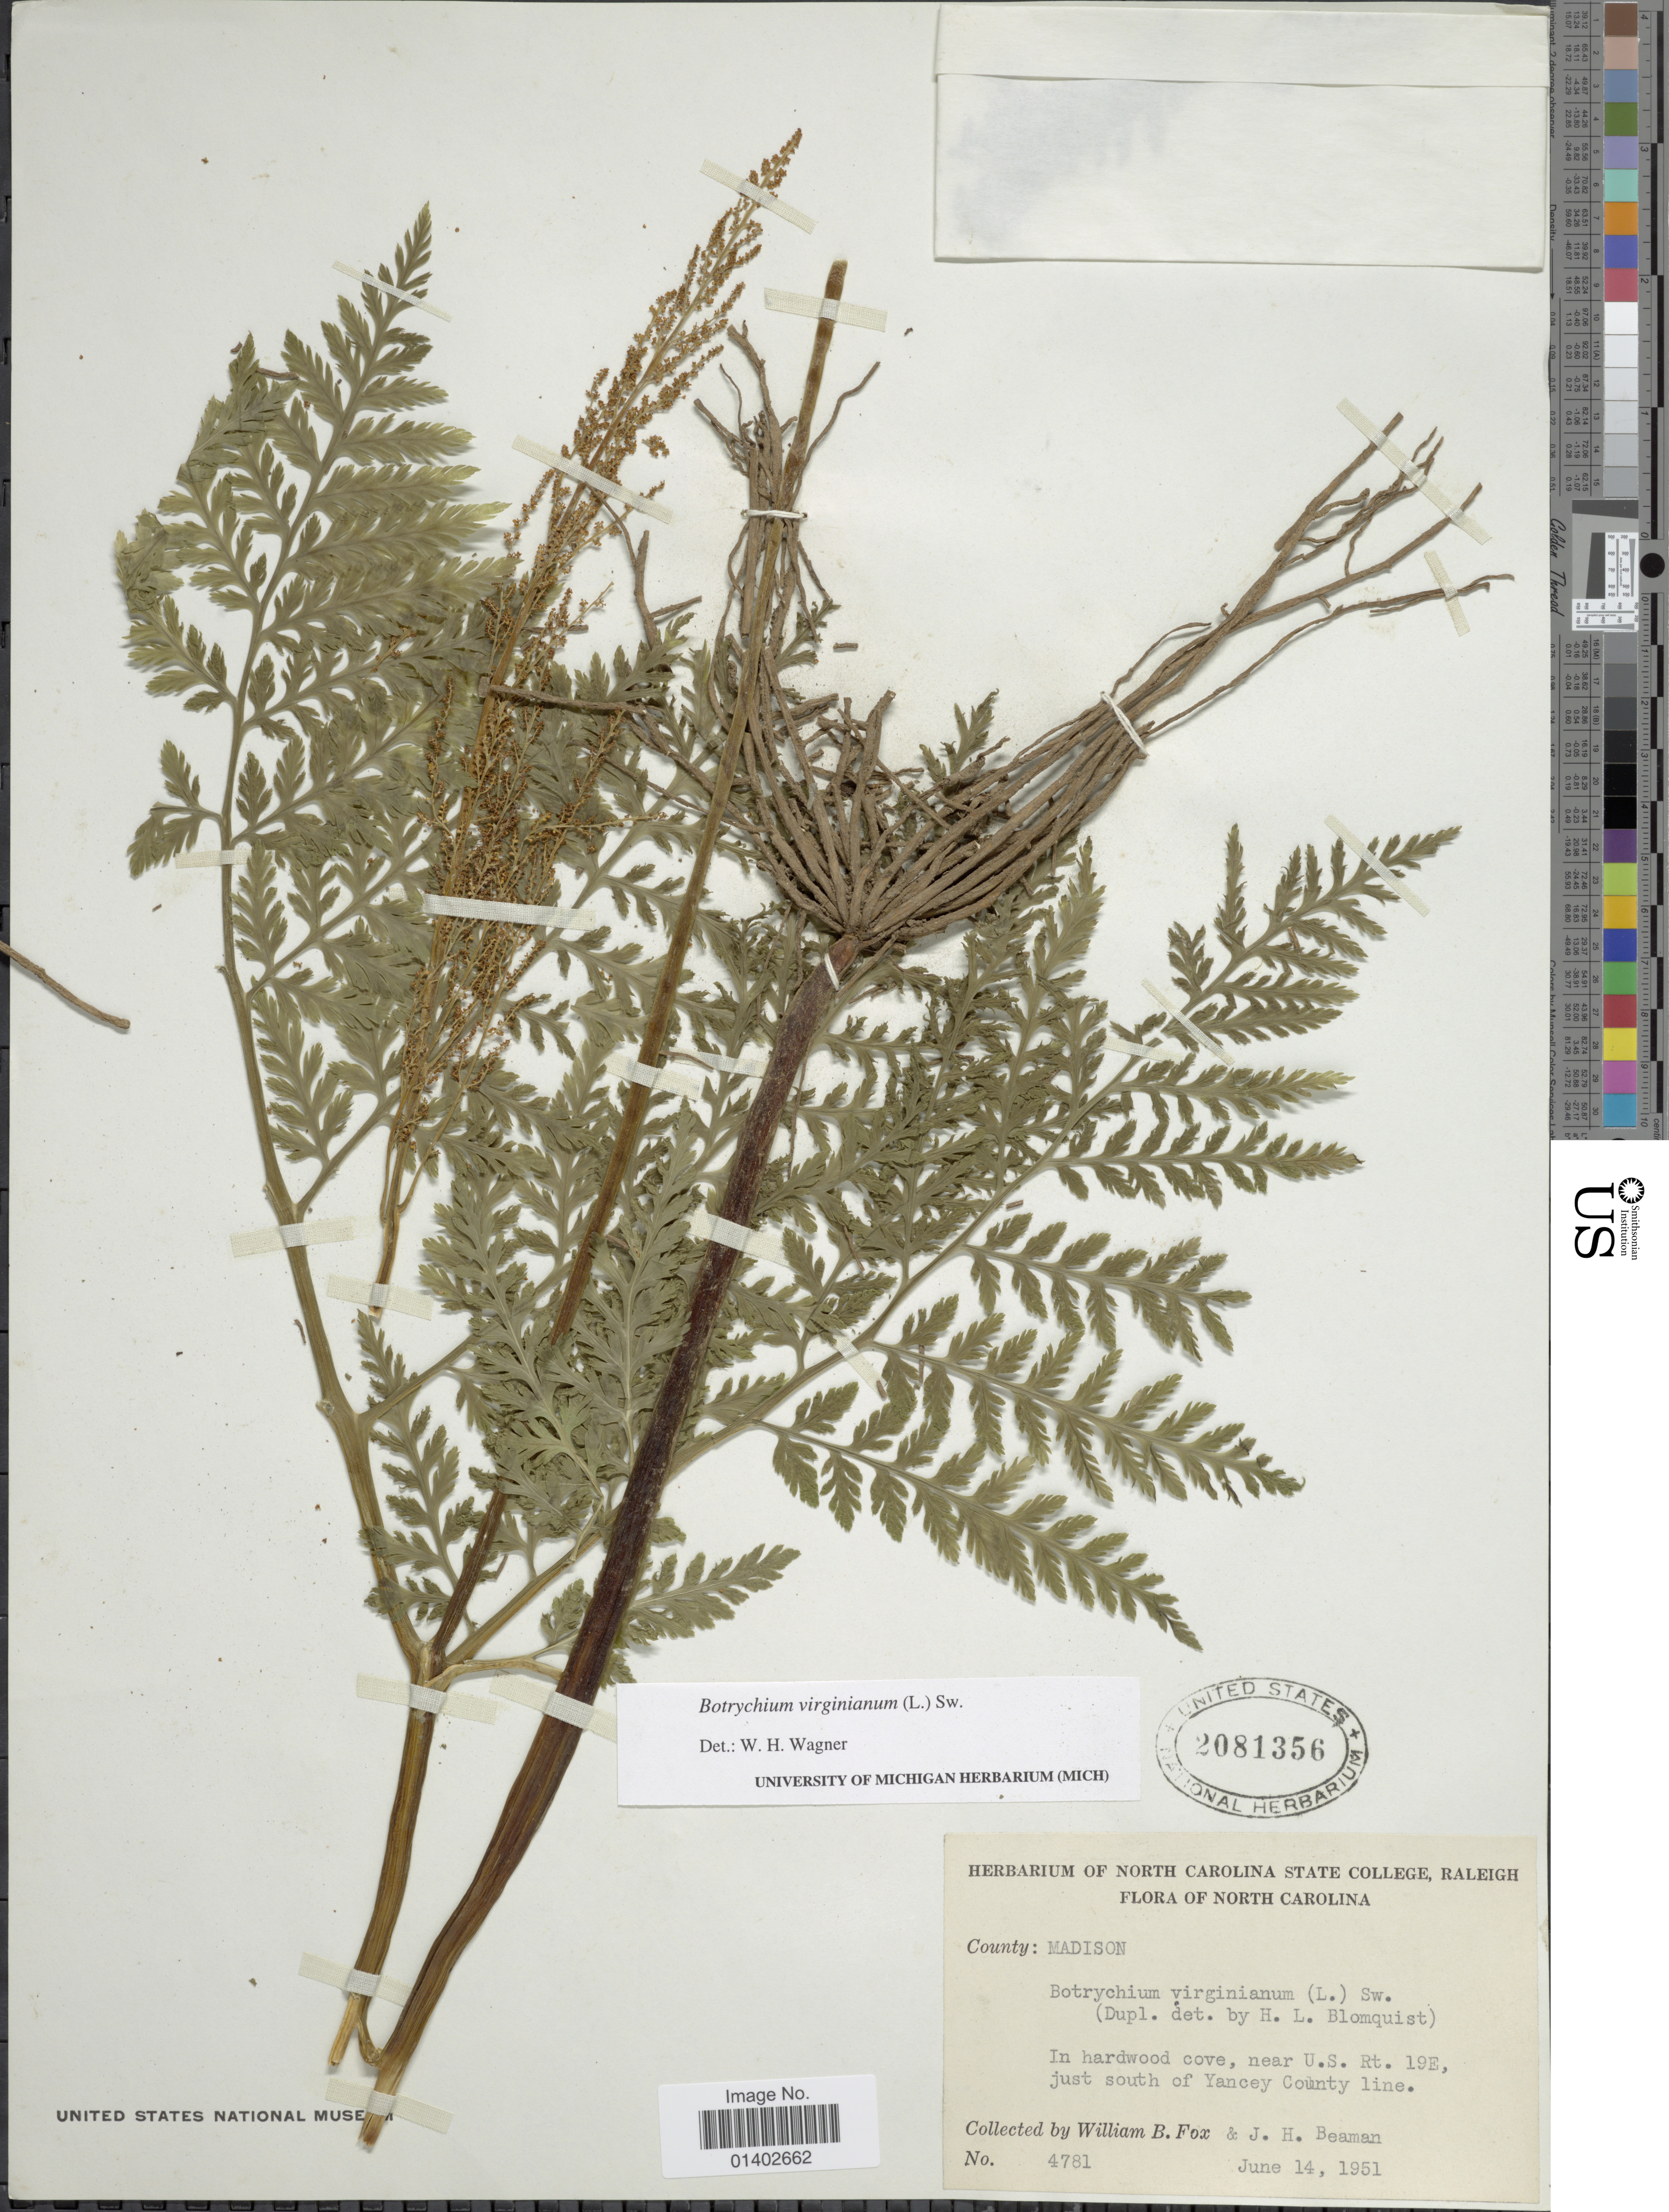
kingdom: Plantae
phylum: Tracheophyta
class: Polypodiopsida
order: Ophioglossales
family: Ophioglossaceae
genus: Botrychium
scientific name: Botrychium virginianum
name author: (L.) Sw.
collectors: W. B. Fox & J. H. Beaman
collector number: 4781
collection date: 1951-06-14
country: United States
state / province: North Carolina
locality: County: Madison, In hardwood cove, near U.S. Rt. 19E, just south of Yacey County line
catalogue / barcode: US 2081356